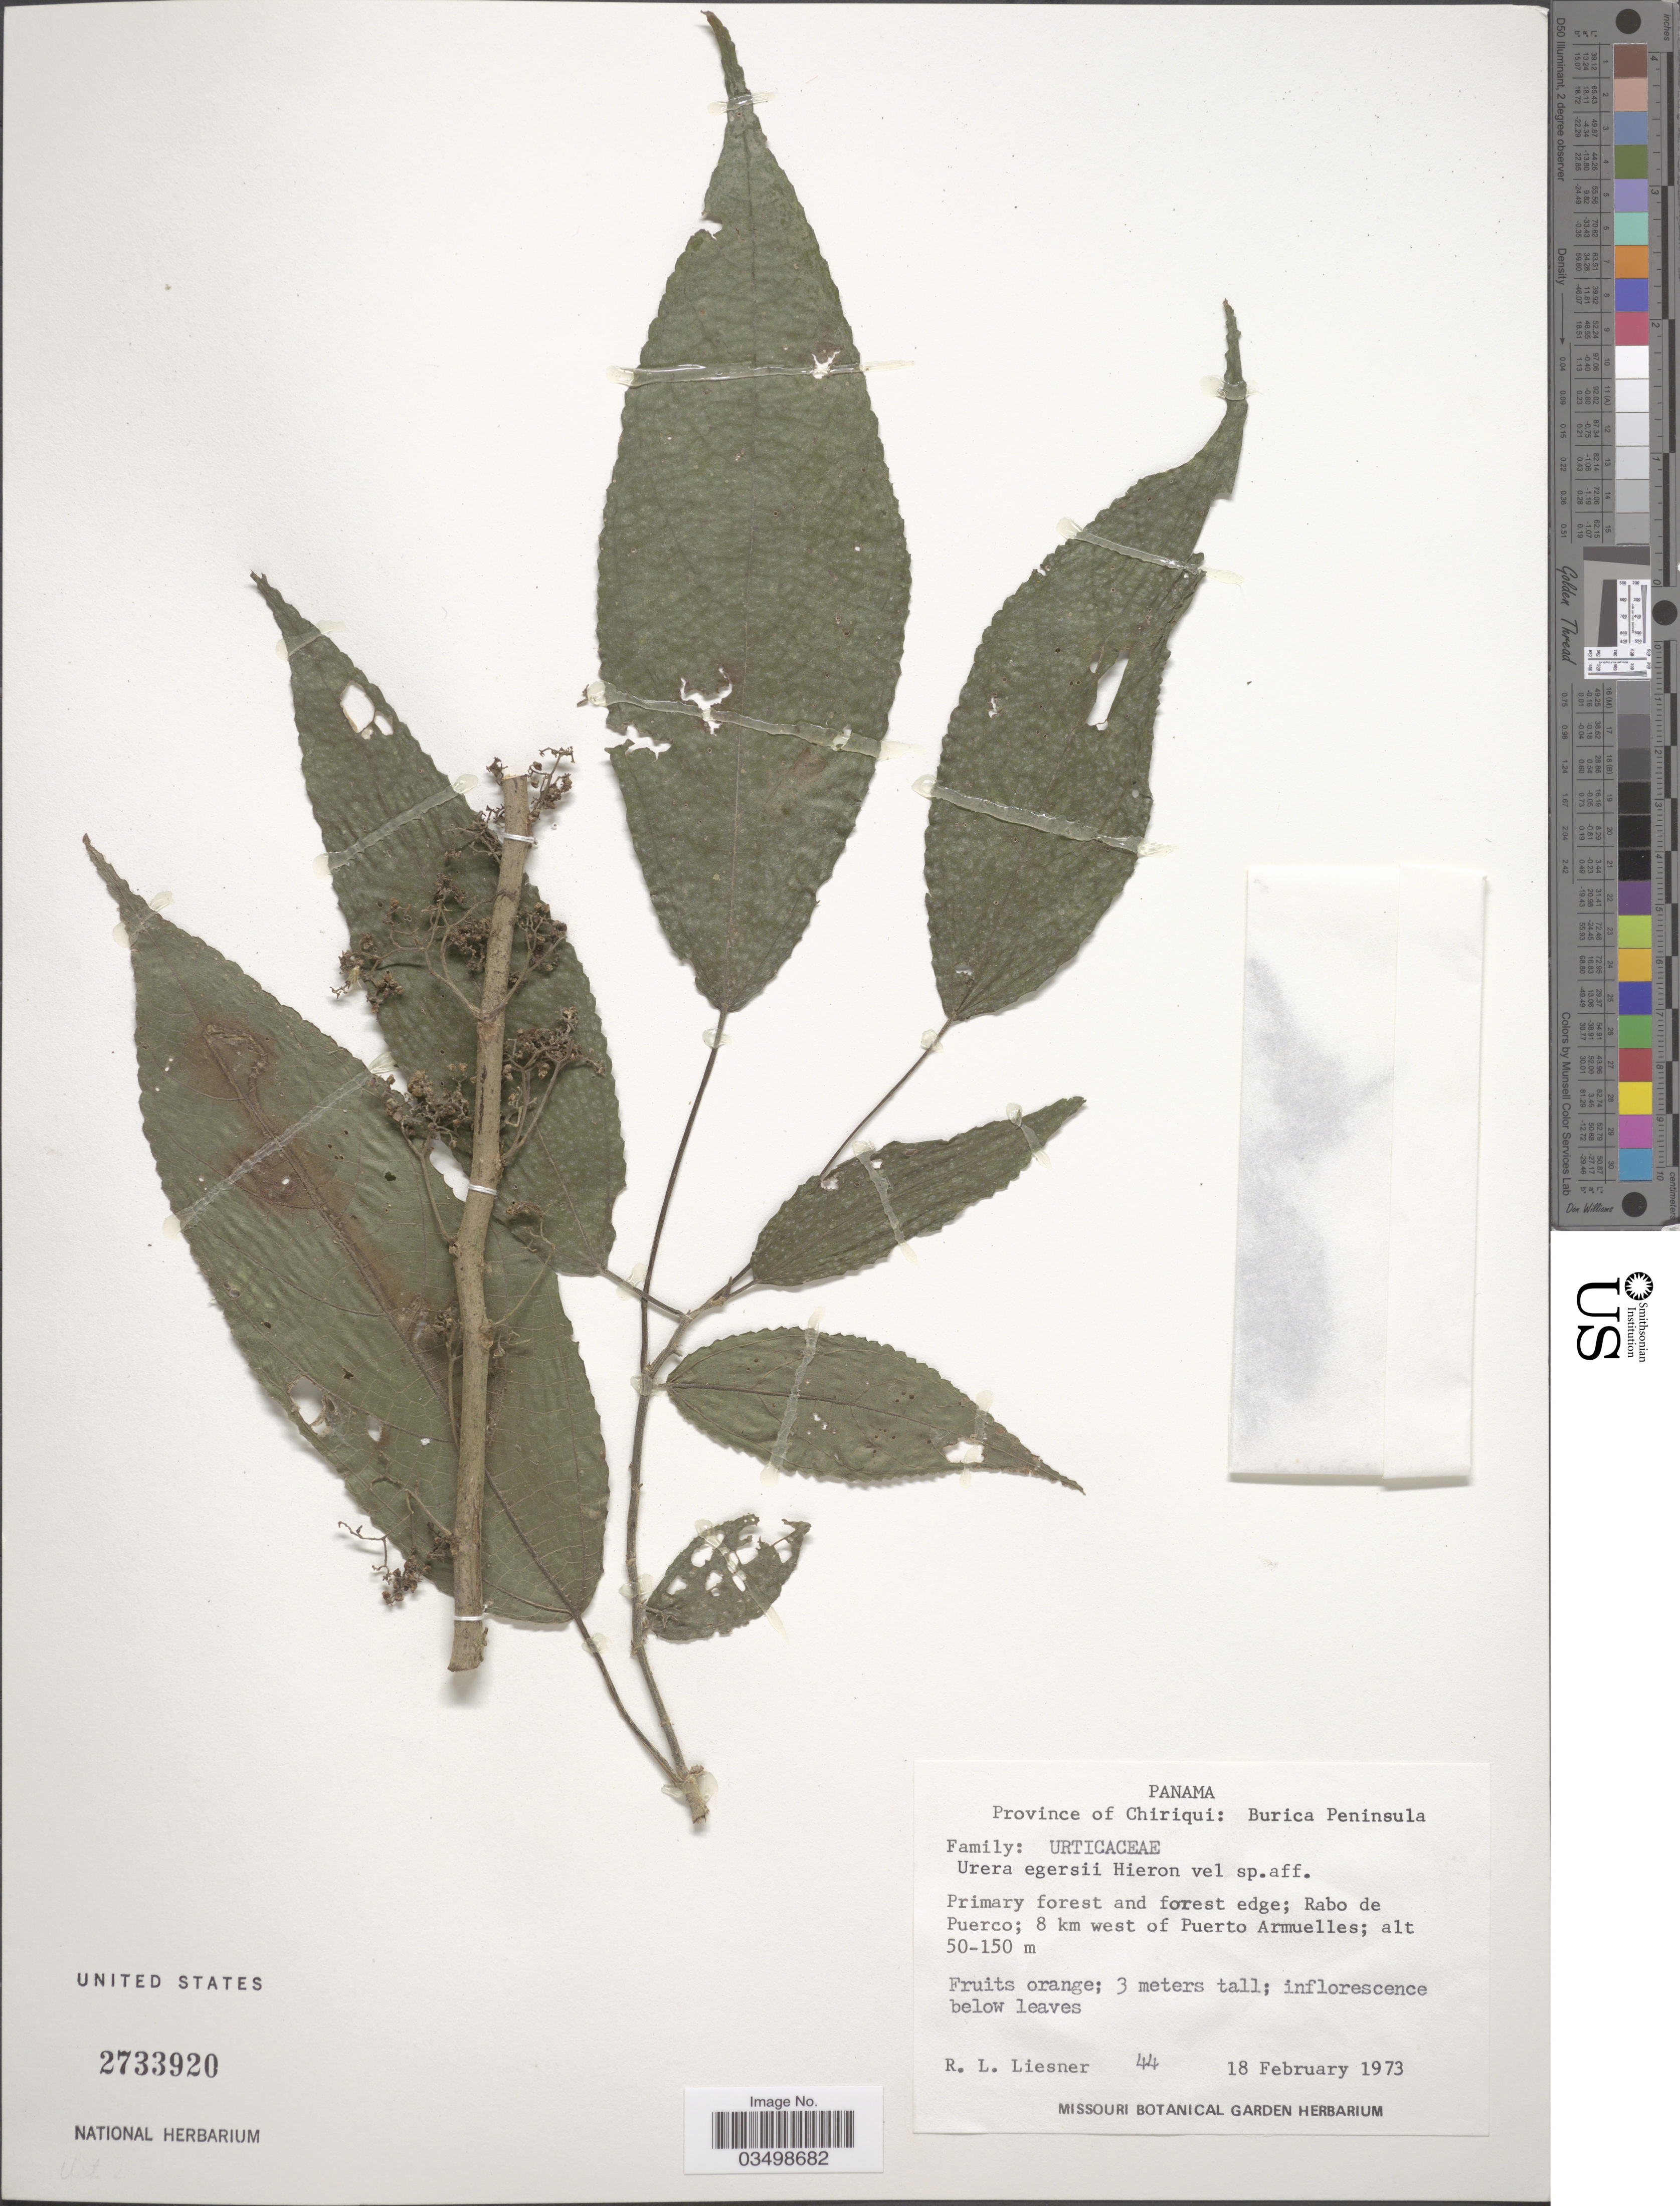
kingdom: Plantae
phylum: Tracheophyta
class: Magnoliopsida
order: Rosales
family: Urticaceae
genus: Urera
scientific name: Urera simplex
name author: Wedd.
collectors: R. L. Liesner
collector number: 44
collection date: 1973-02-18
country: Panama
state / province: Chiriqui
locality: Burica Peninsula. Rabo de Puerco; 8 km west of Puerto Armuelles.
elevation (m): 50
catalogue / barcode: US 2733920